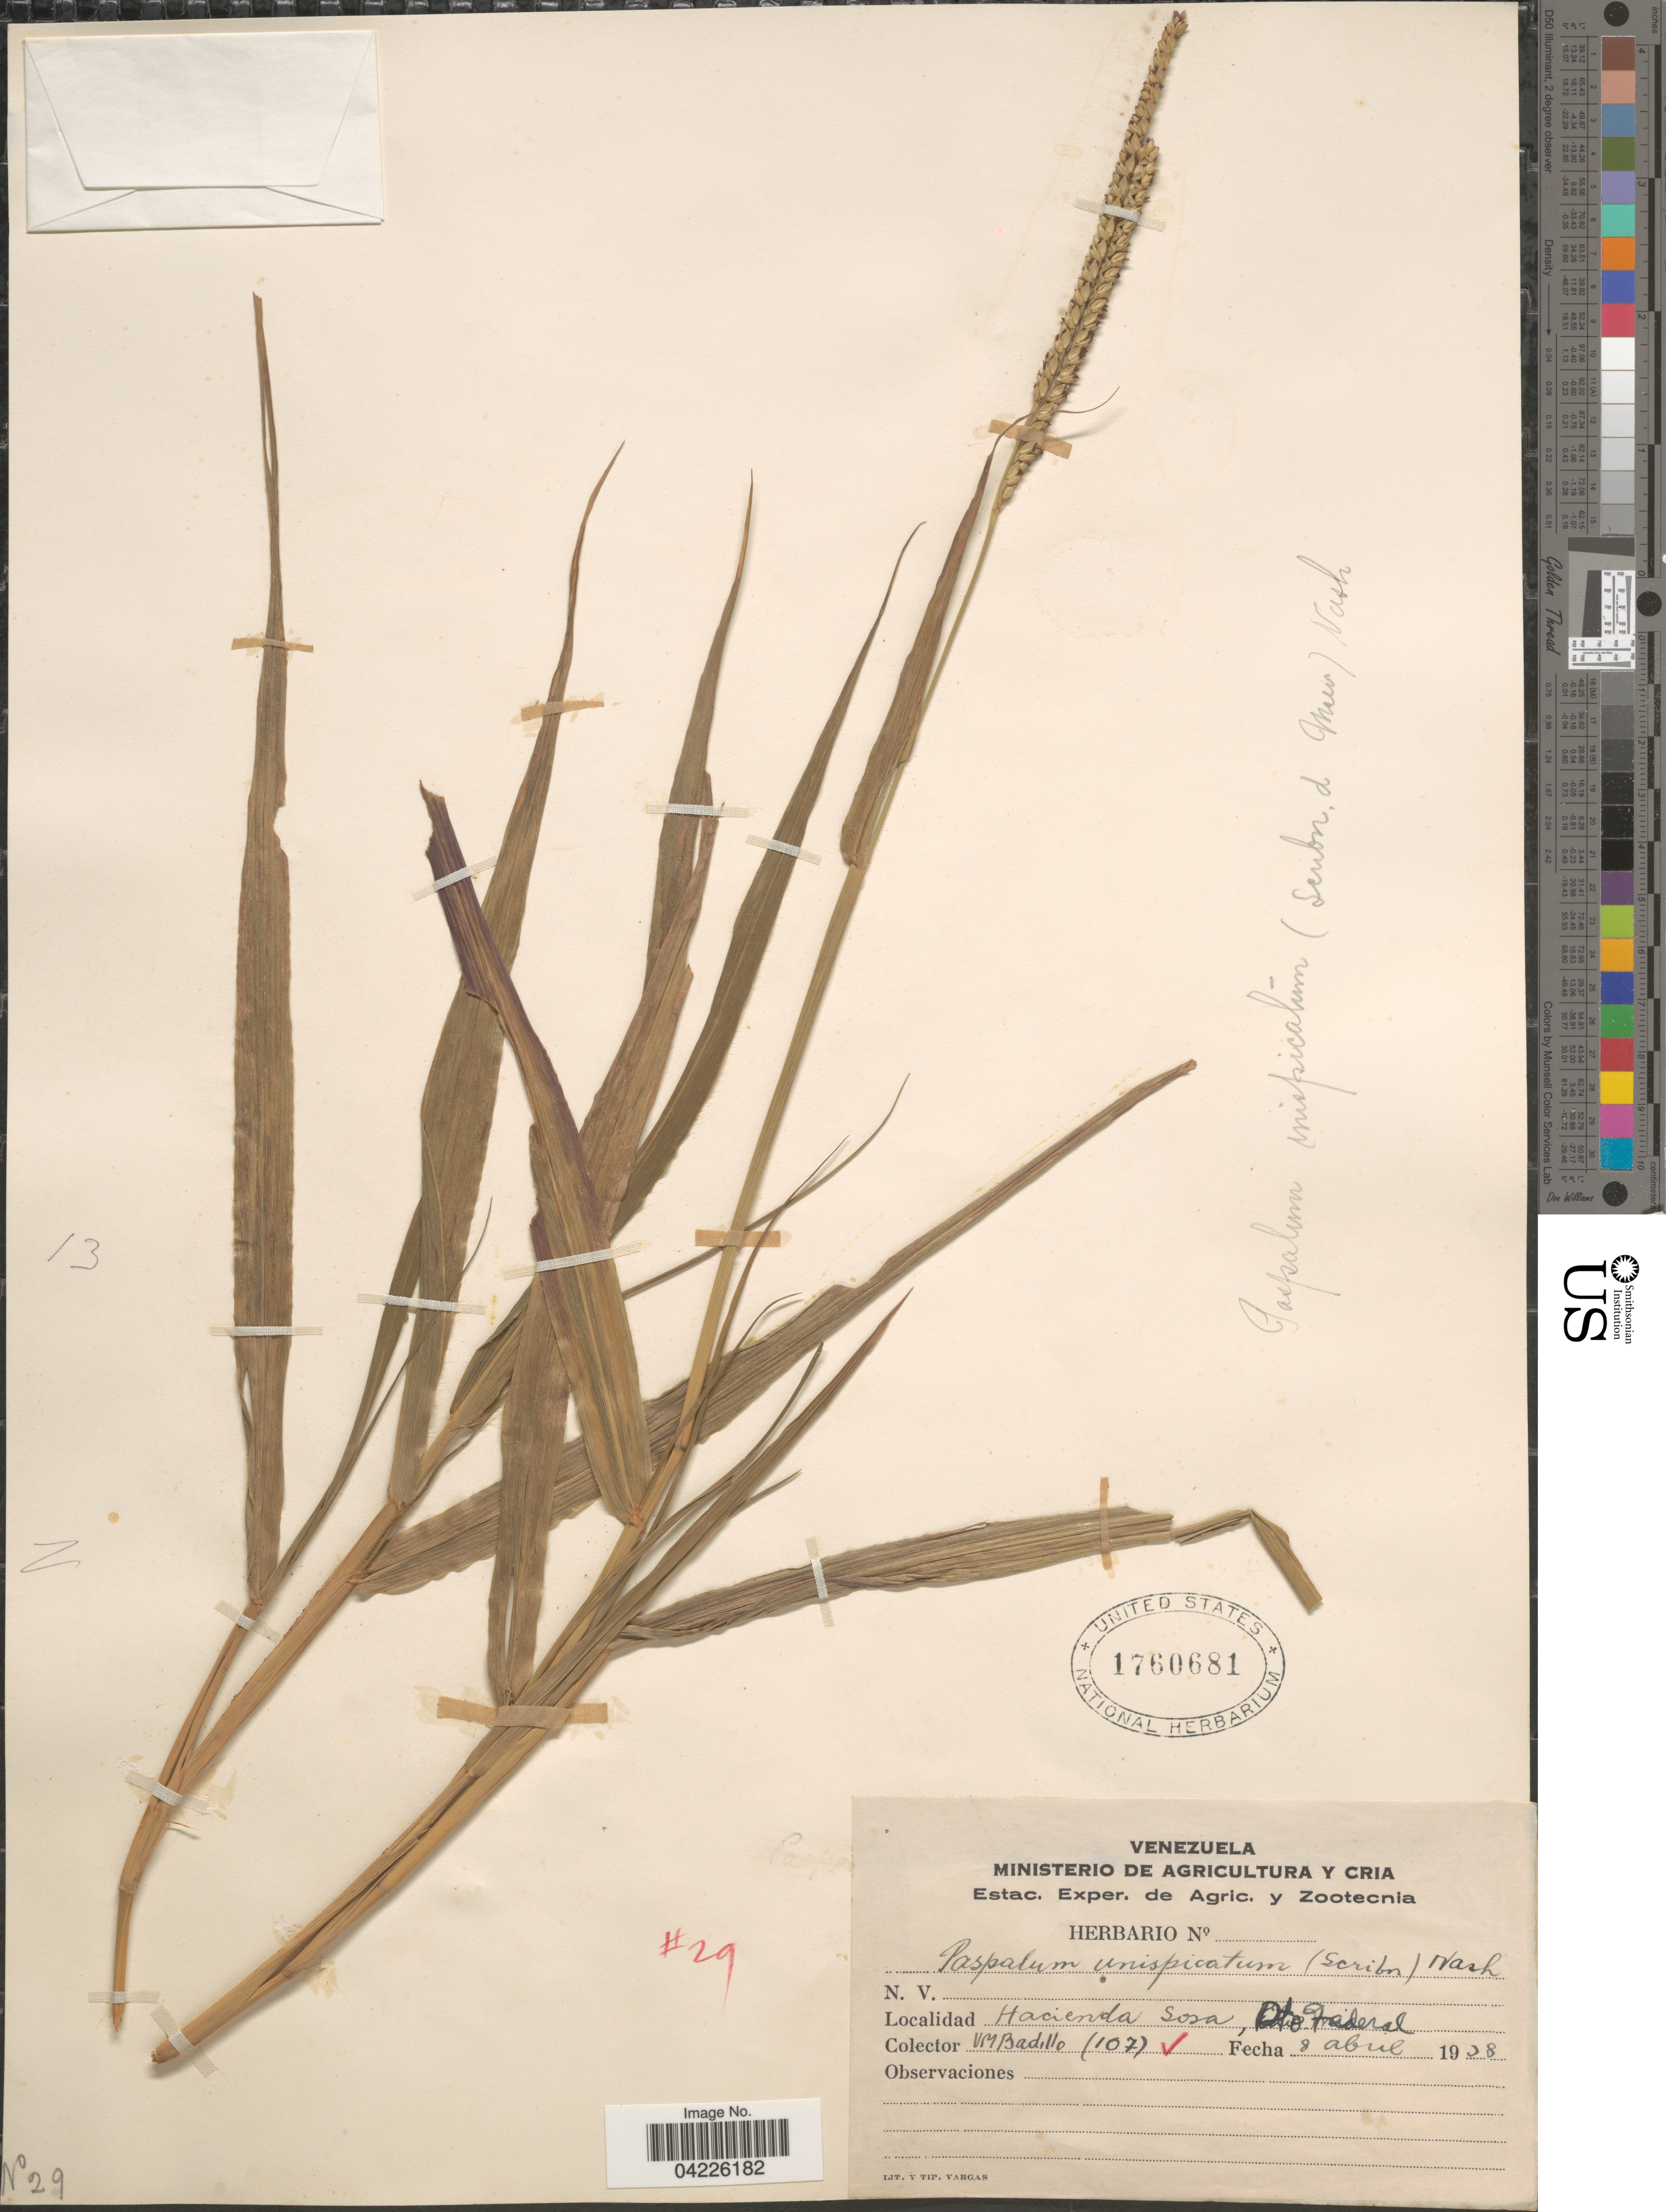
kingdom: Plantae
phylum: Tracheophyta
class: Liliopsida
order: Poales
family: Poaceae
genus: Paspalum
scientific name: Paspalum unispicatum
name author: (Scribn. & Merr.) Nash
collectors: V. Badillo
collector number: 107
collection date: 1938-04-08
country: Venezuela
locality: Hacienda Sosa, Dto. Federal.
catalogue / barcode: US 1760681